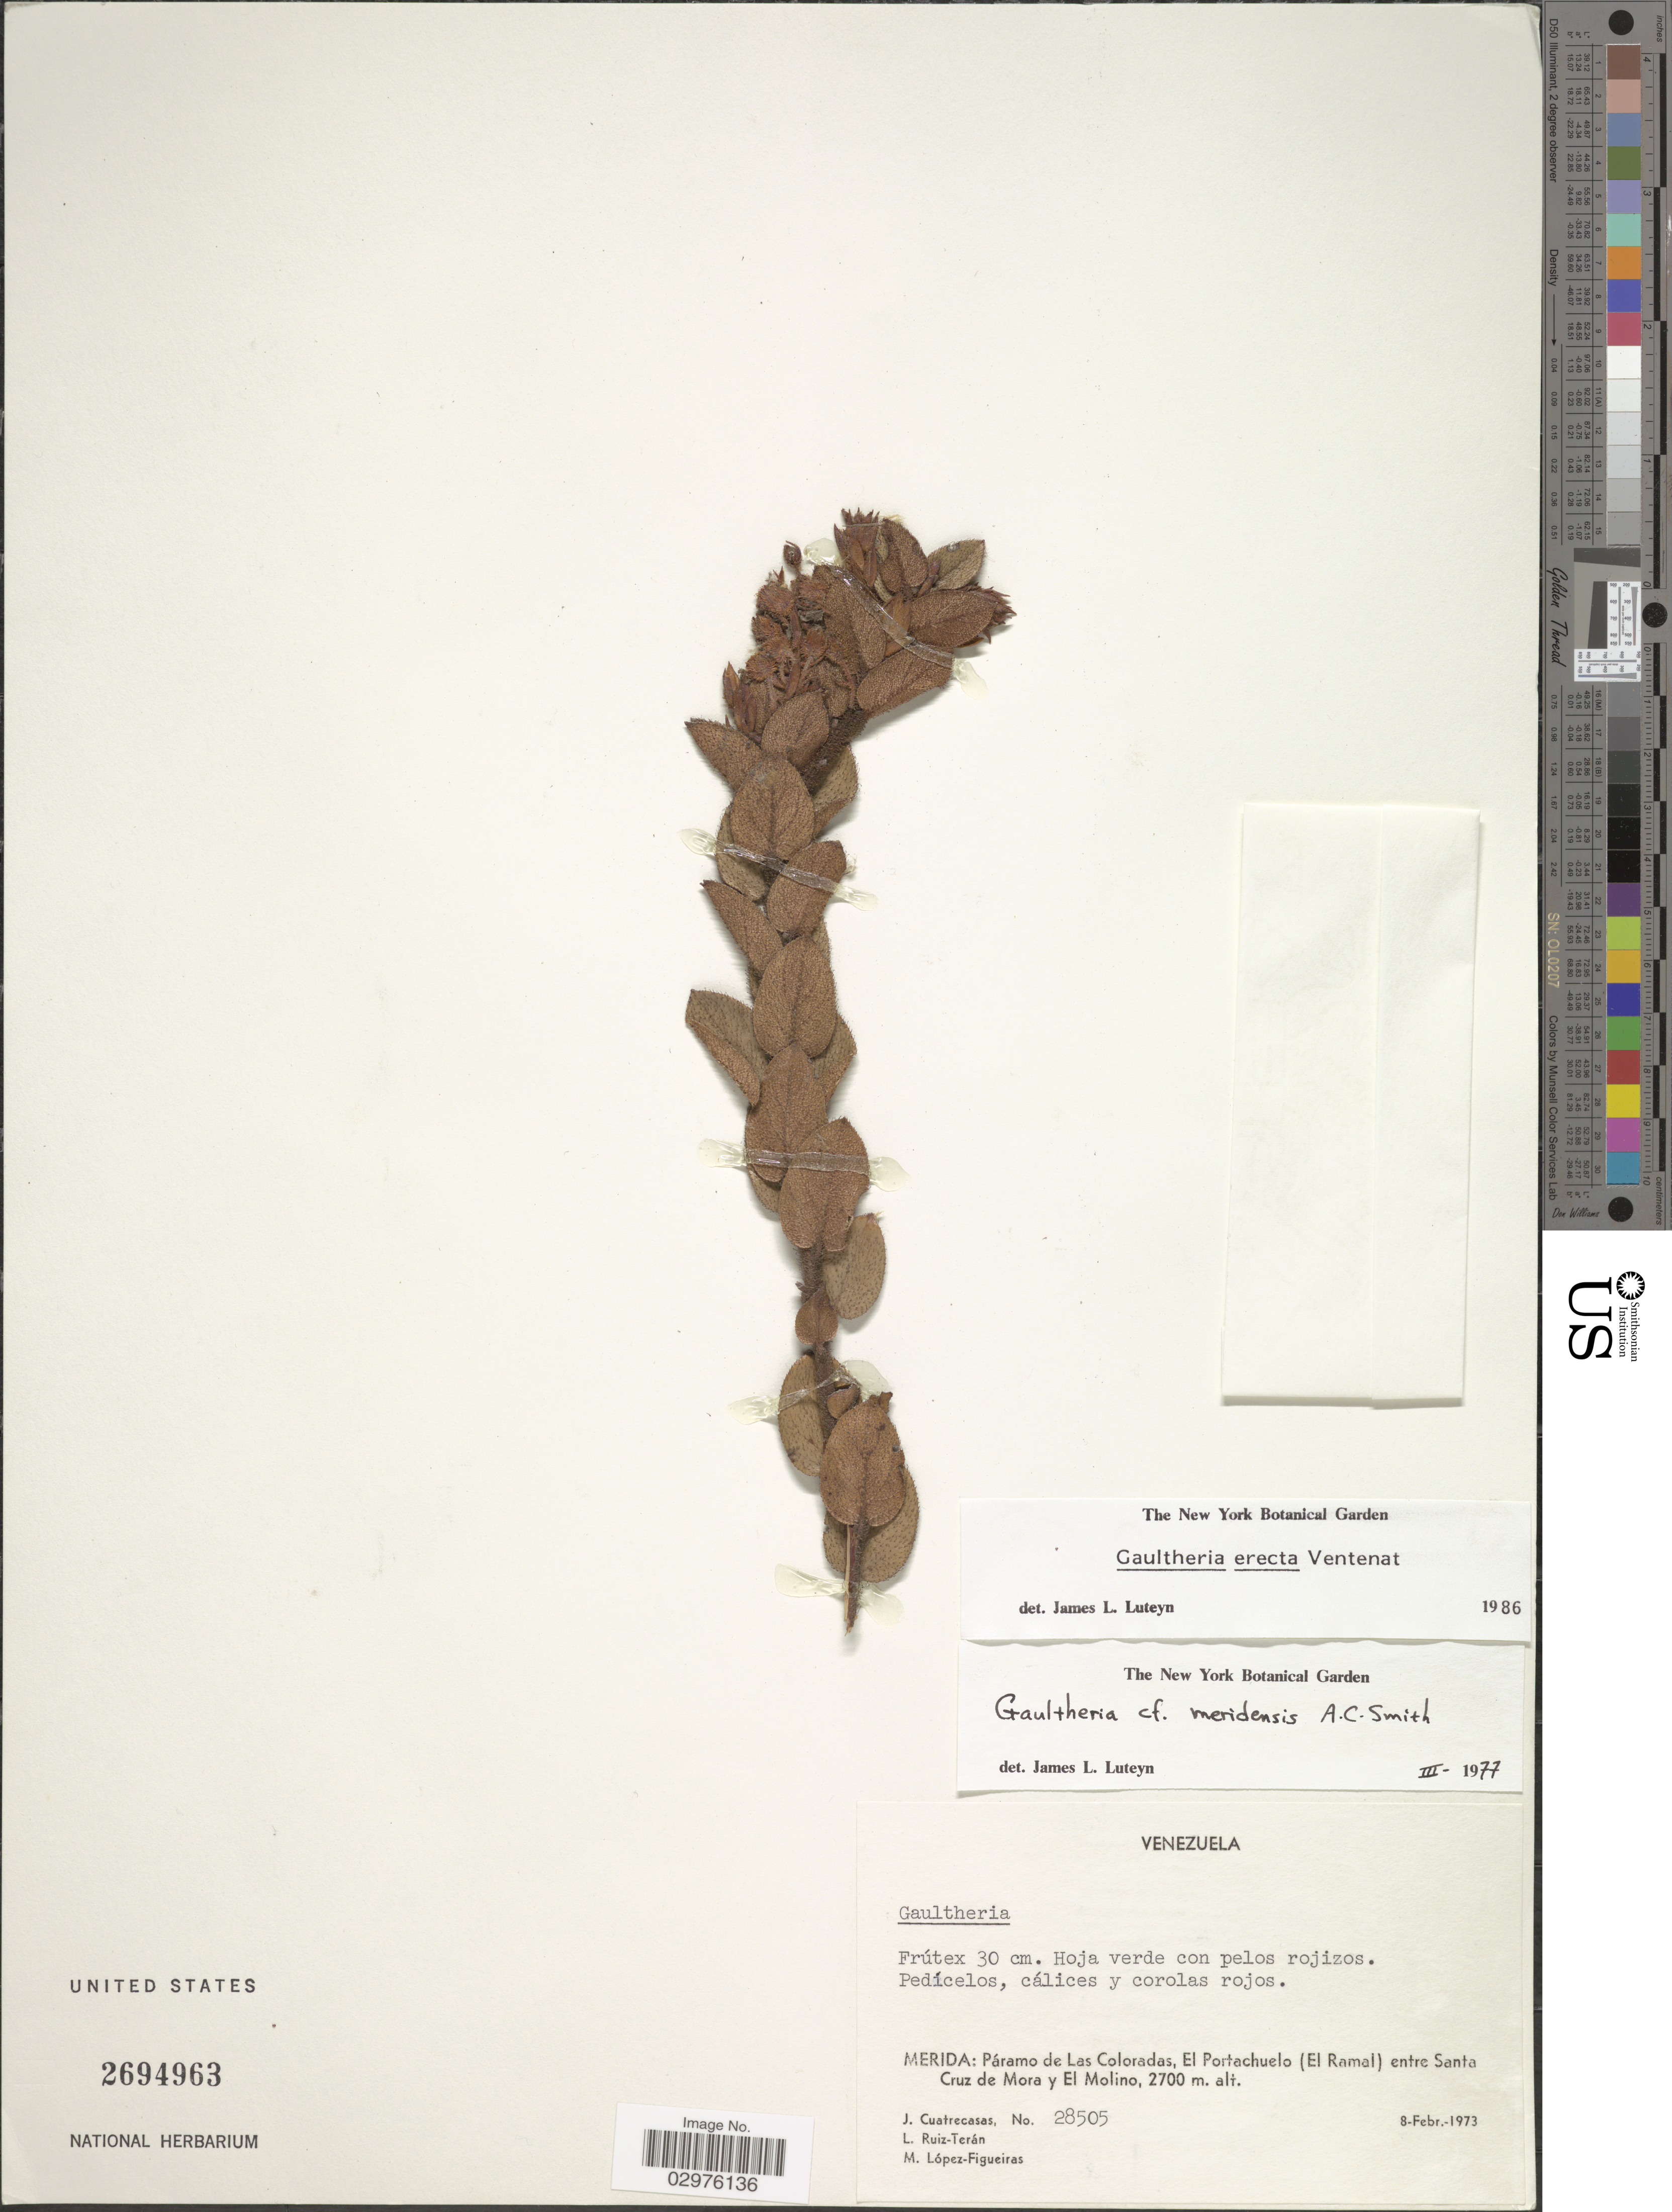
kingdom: Plantae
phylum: Tracheophyta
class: Magnoliopsida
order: Ericales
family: Ericaceae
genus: Gaultheria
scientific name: Gaultheria erecta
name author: Vent.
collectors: J. Cuatrecasas, L. E. Ruíz-Terán & M. López Figueiras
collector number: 28505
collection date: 1973-02-08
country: Venezuela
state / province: Mérida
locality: Merida: Páramo de Las Coloradas, El Portachuelo (El Ramal) entre Santa Cruz de Mora y El Molino.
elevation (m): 2700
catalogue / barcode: US 2694963